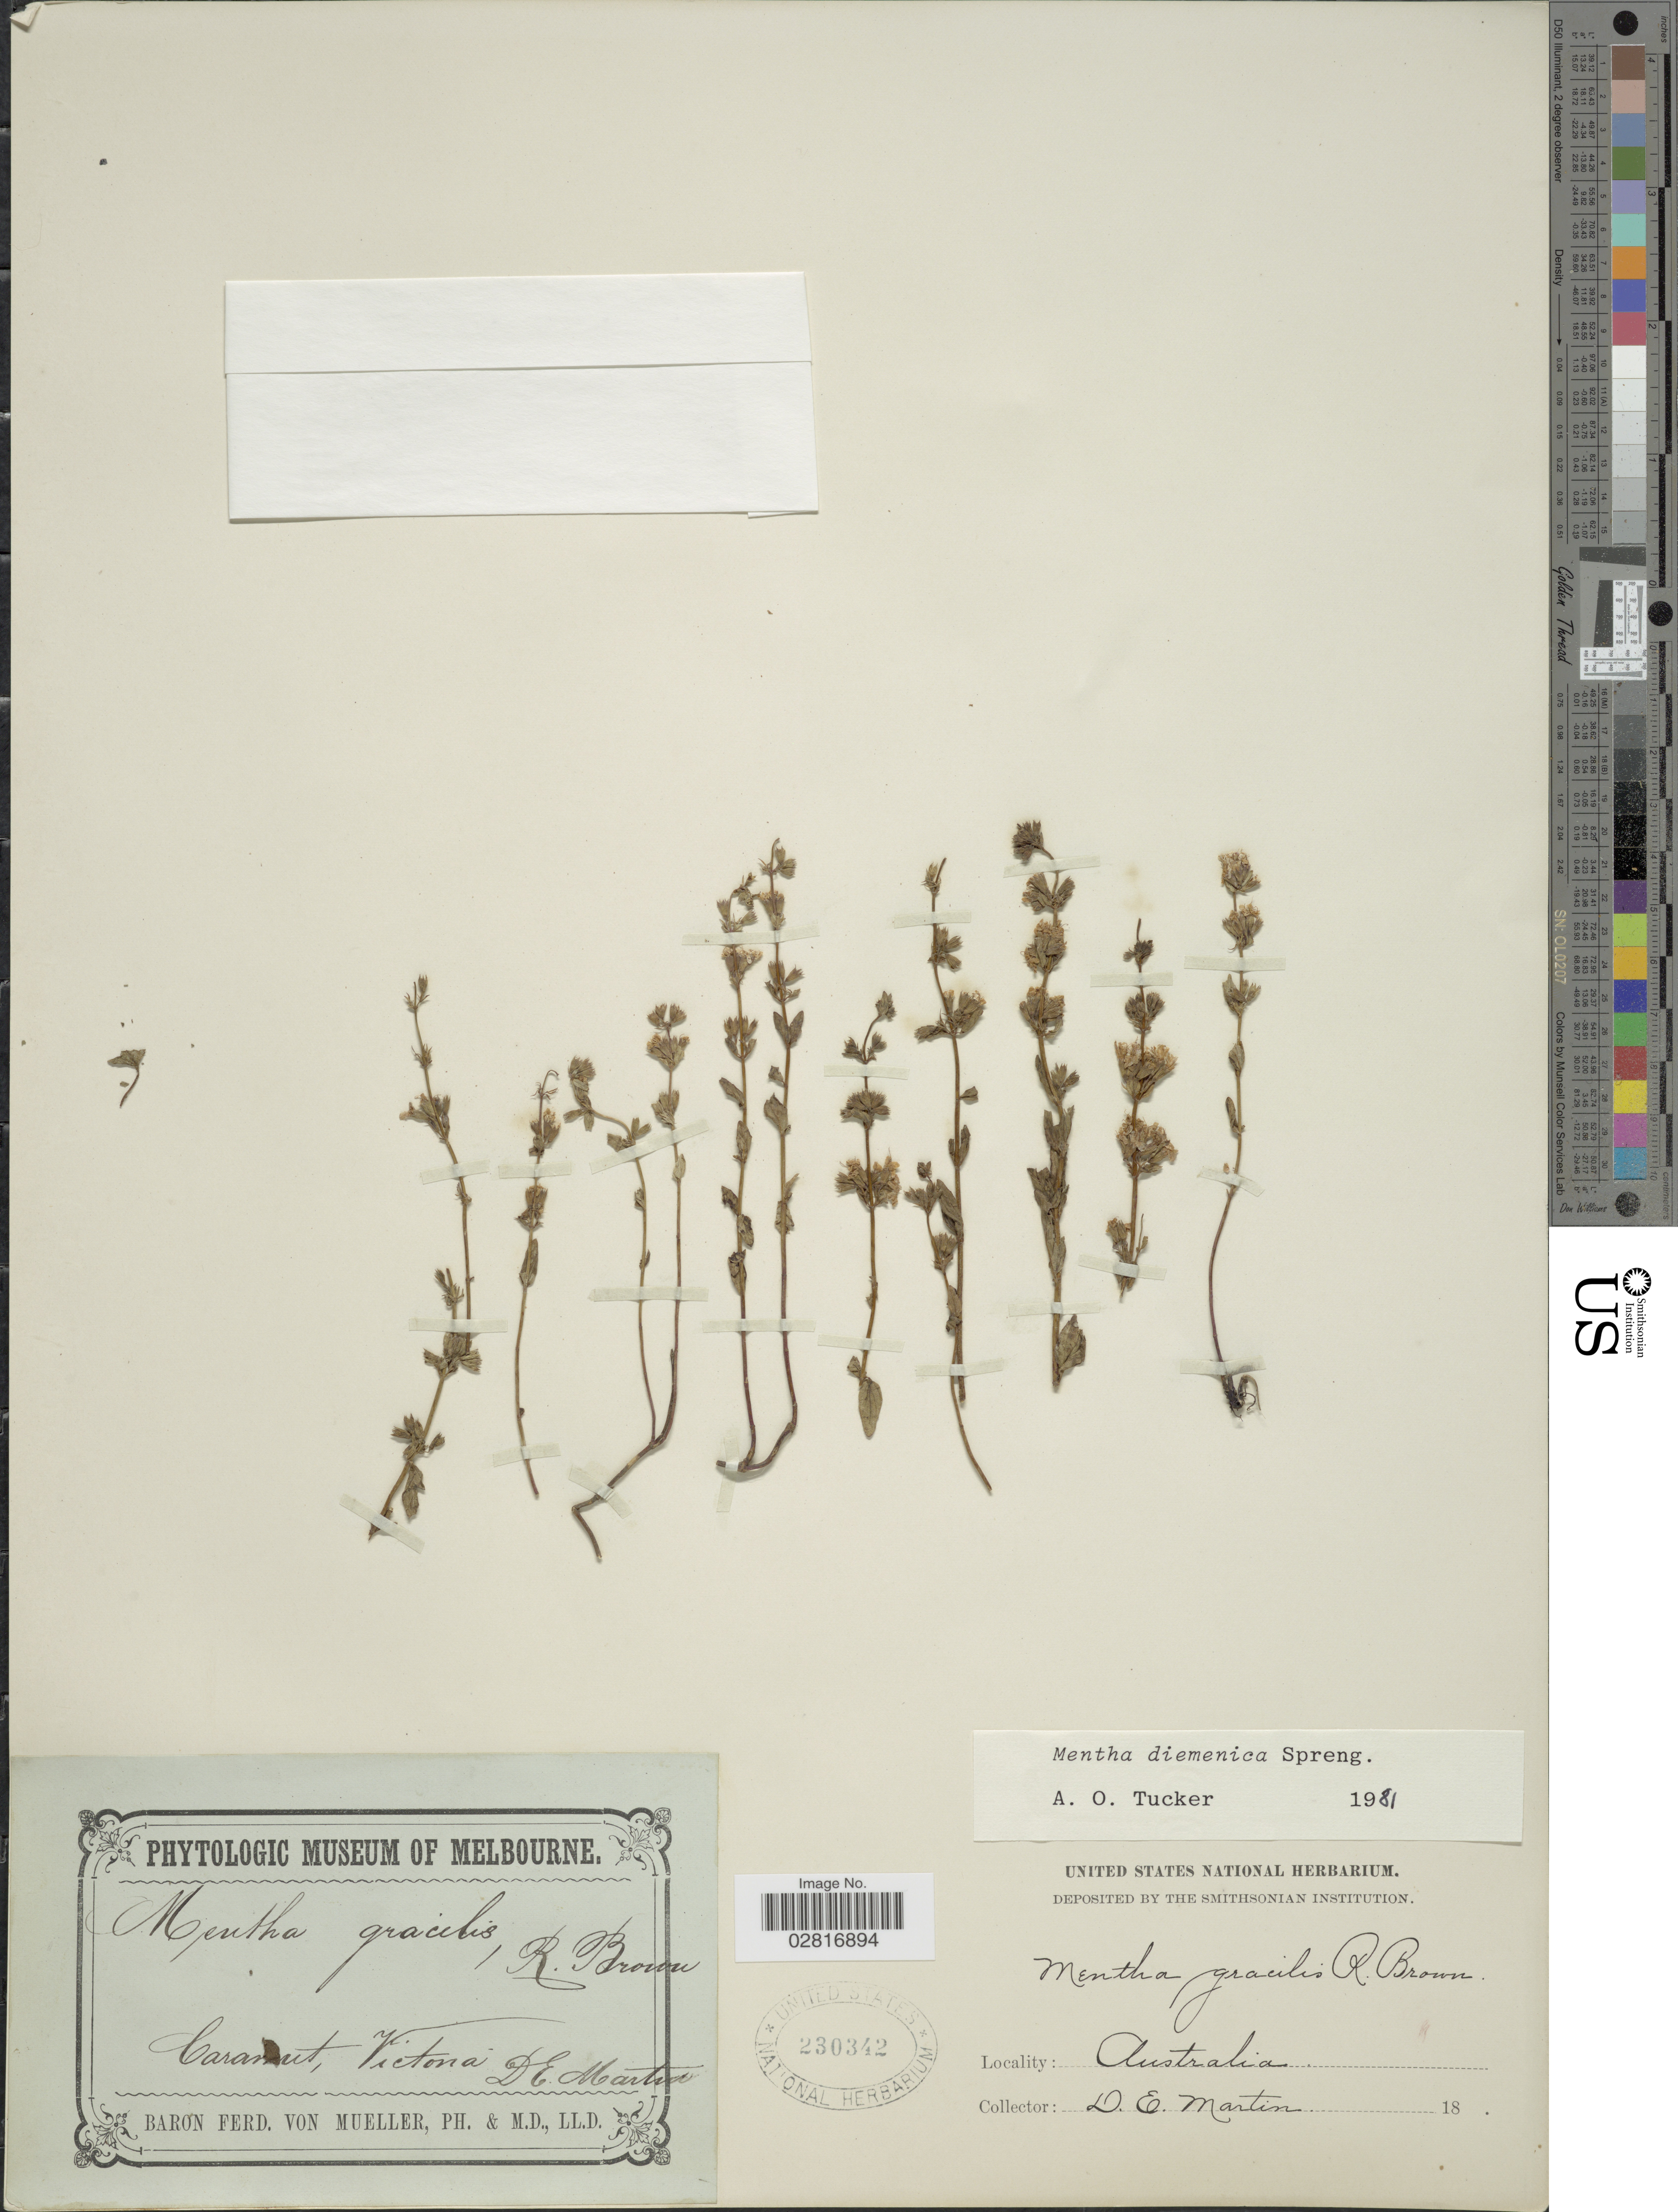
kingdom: Plantae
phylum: Tracheophyta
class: Magnoliopsida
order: Lamiales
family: Lamiaceae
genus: Mentha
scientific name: Mentha diemenica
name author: Spreng.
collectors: D. Martin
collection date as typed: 18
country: Australia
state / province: Victoria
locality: Caramut, Victoria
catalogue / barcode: US 230342